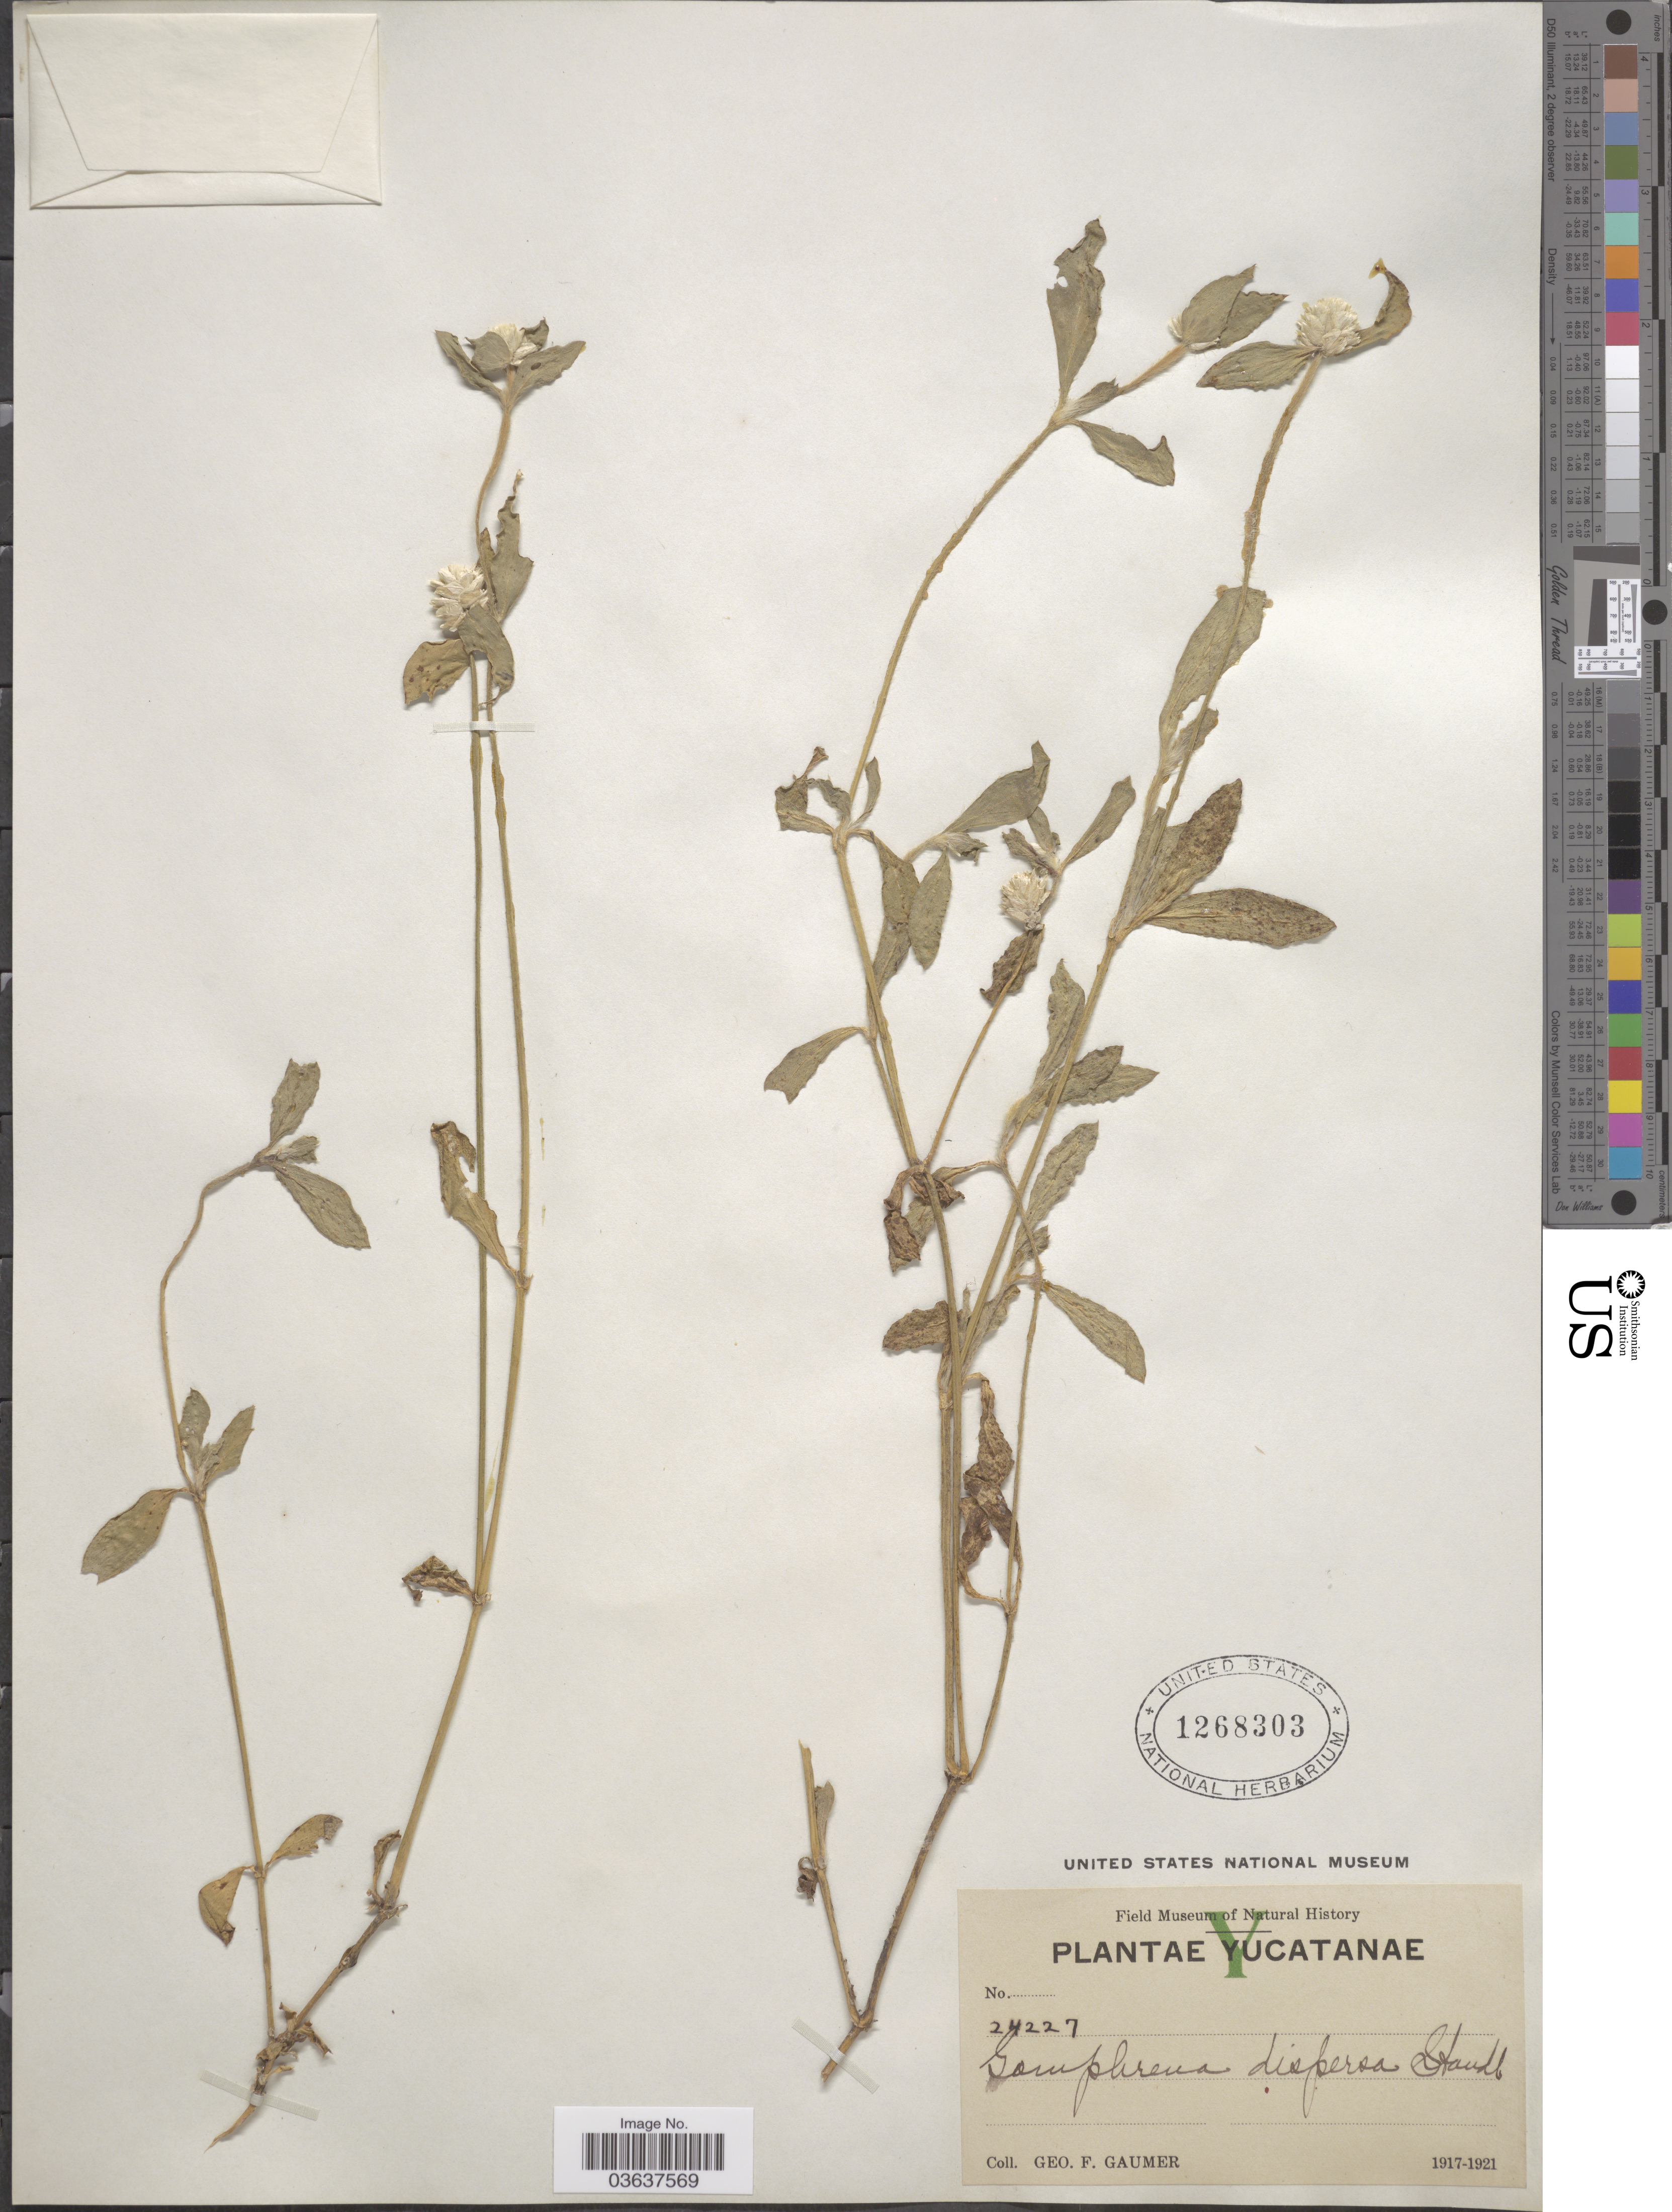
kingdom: Plantae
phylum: Tracheophyta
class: Magnoliopsida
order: Caryophyllales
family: Amaranthaceae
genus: Gomphrena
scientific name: Gomphrena dispersa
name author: Standl.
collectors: G. F. Gaumer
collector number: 24227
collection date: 1917/1921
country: Mexico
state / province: Yucatán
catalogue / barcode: US 1268303